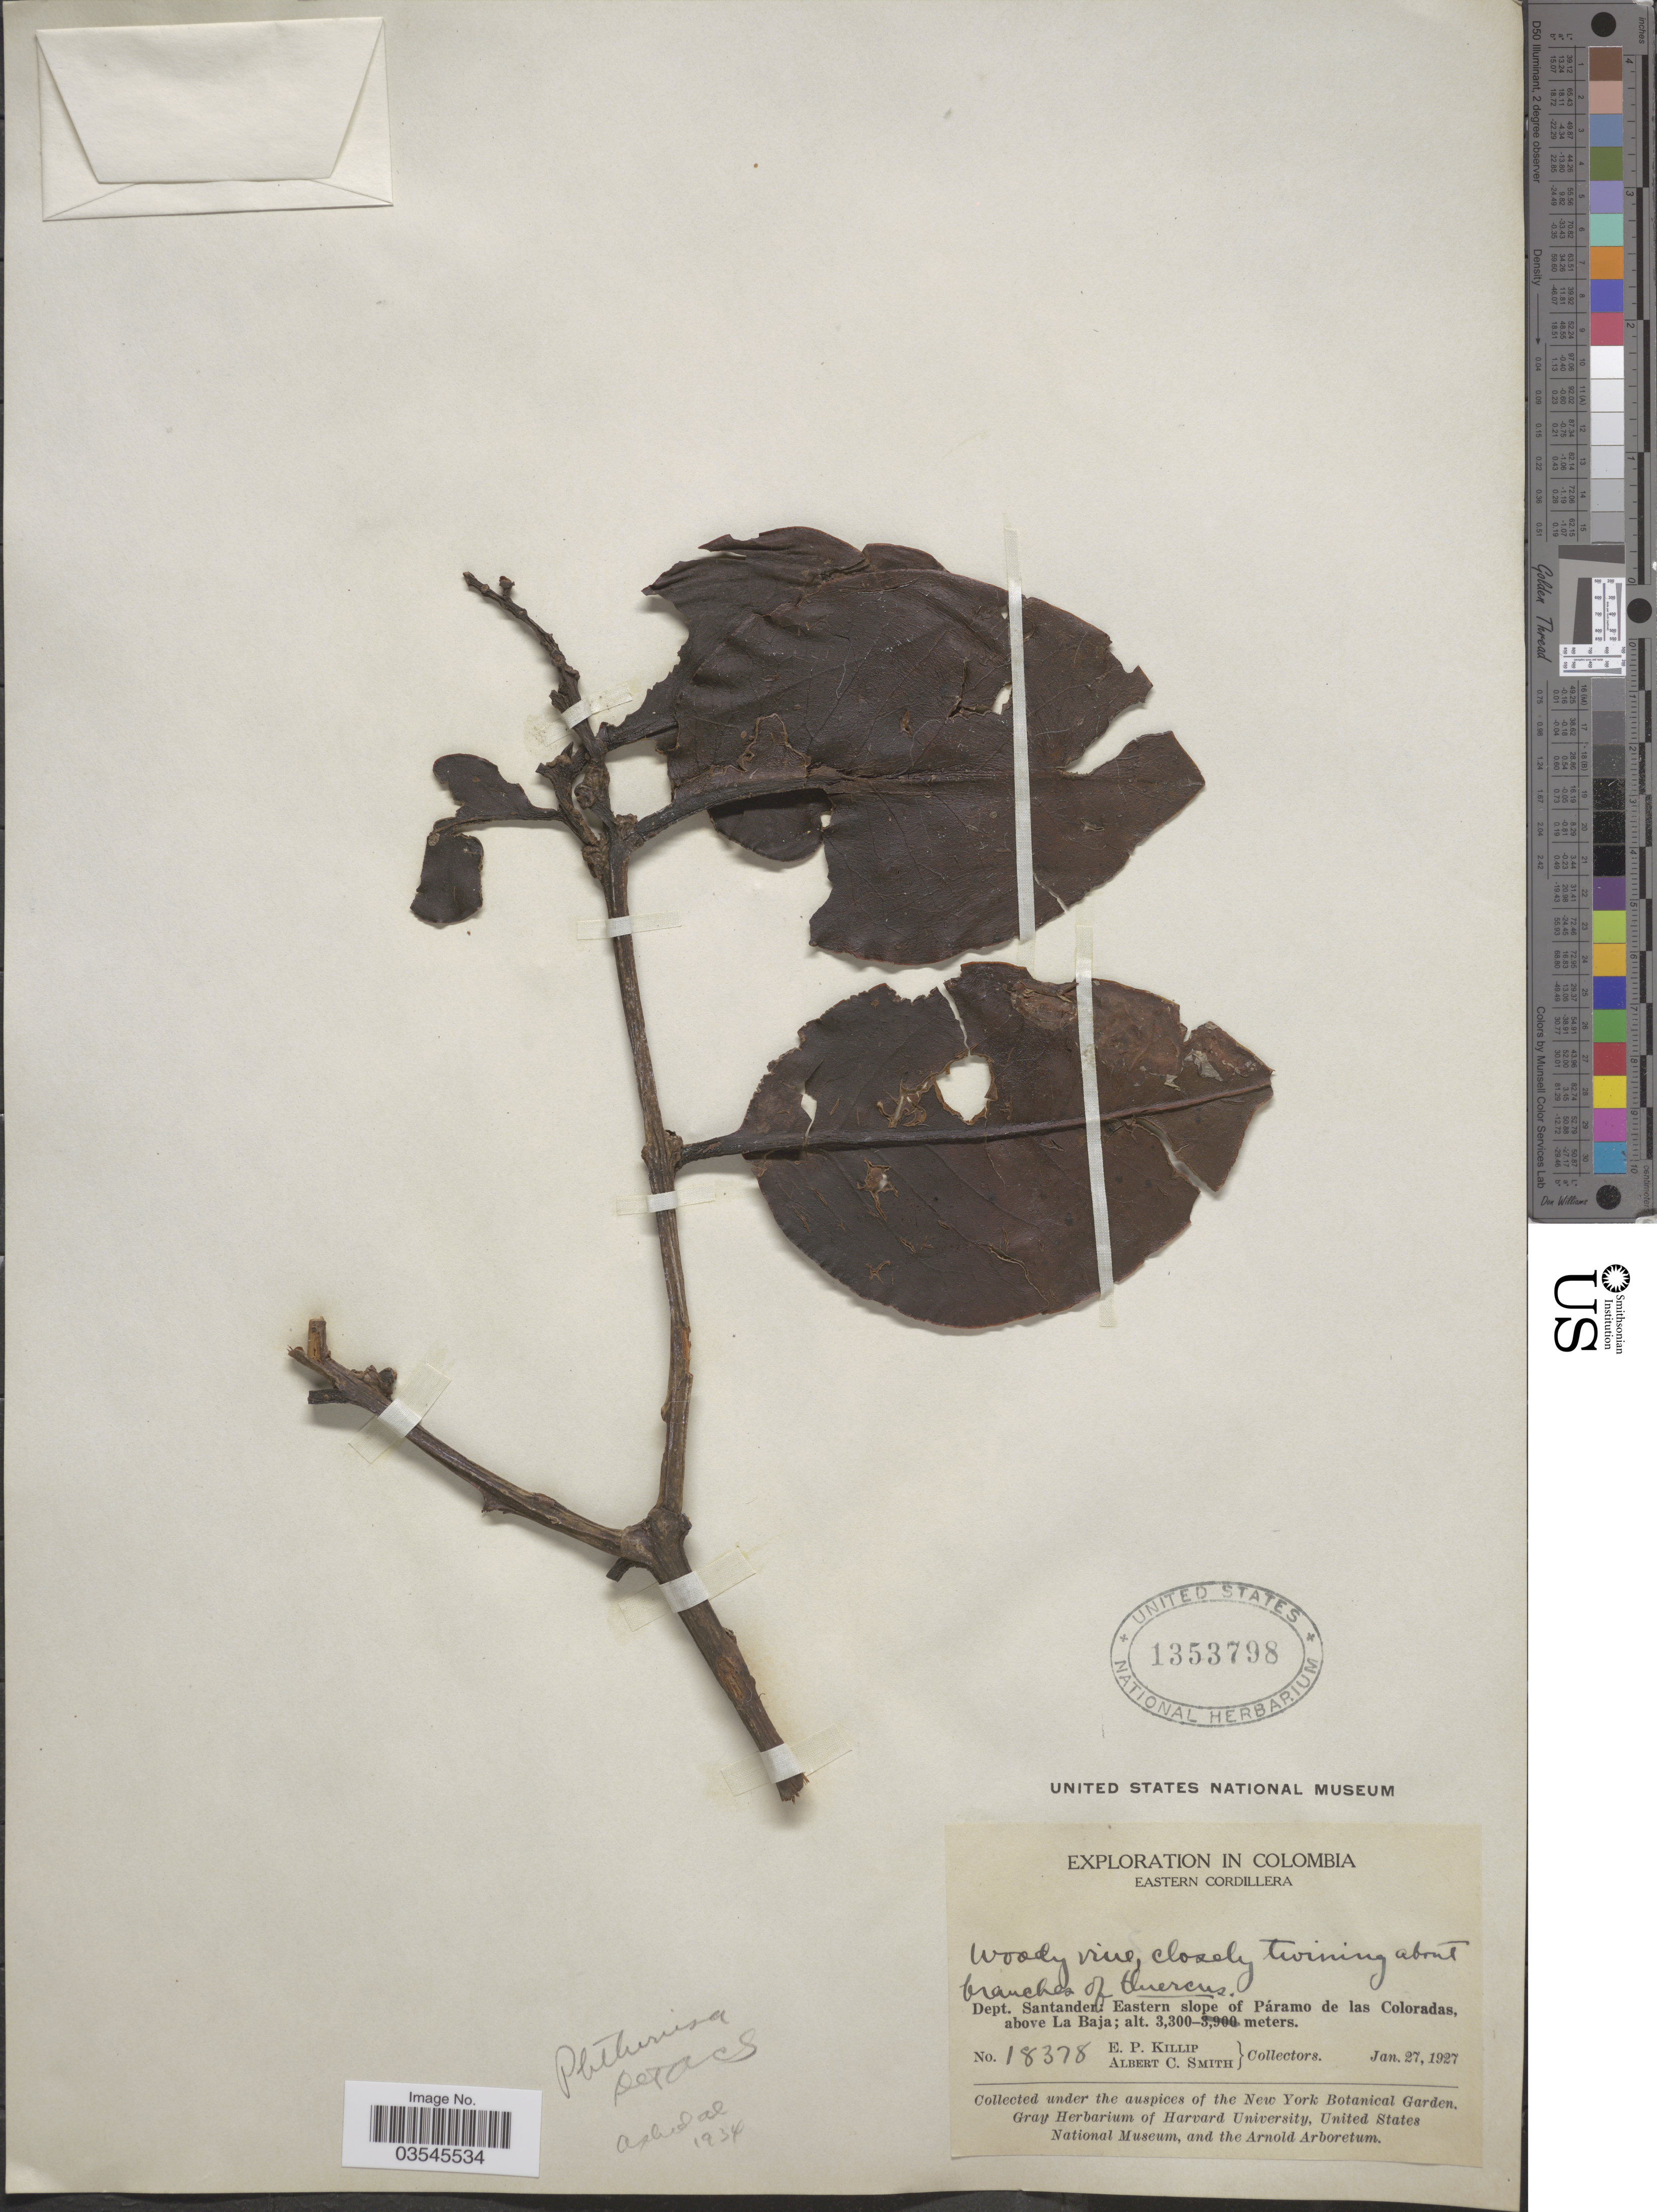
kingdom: Plantae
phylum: Tracheophyta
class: Magnoliopsida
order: Santalales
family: Loranthaceae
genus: Struthanthus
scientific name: Struthanthus sp.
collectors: E. P. Killip & A. C. Smith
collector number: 18378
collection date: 1927-01-27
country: Colombia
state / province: Santander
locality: Eastern Cordillera. Dept. Santander: Eastern slope of Páramo de las Coloradas, above La Baja.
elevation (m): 3300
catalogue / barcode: US 1353798